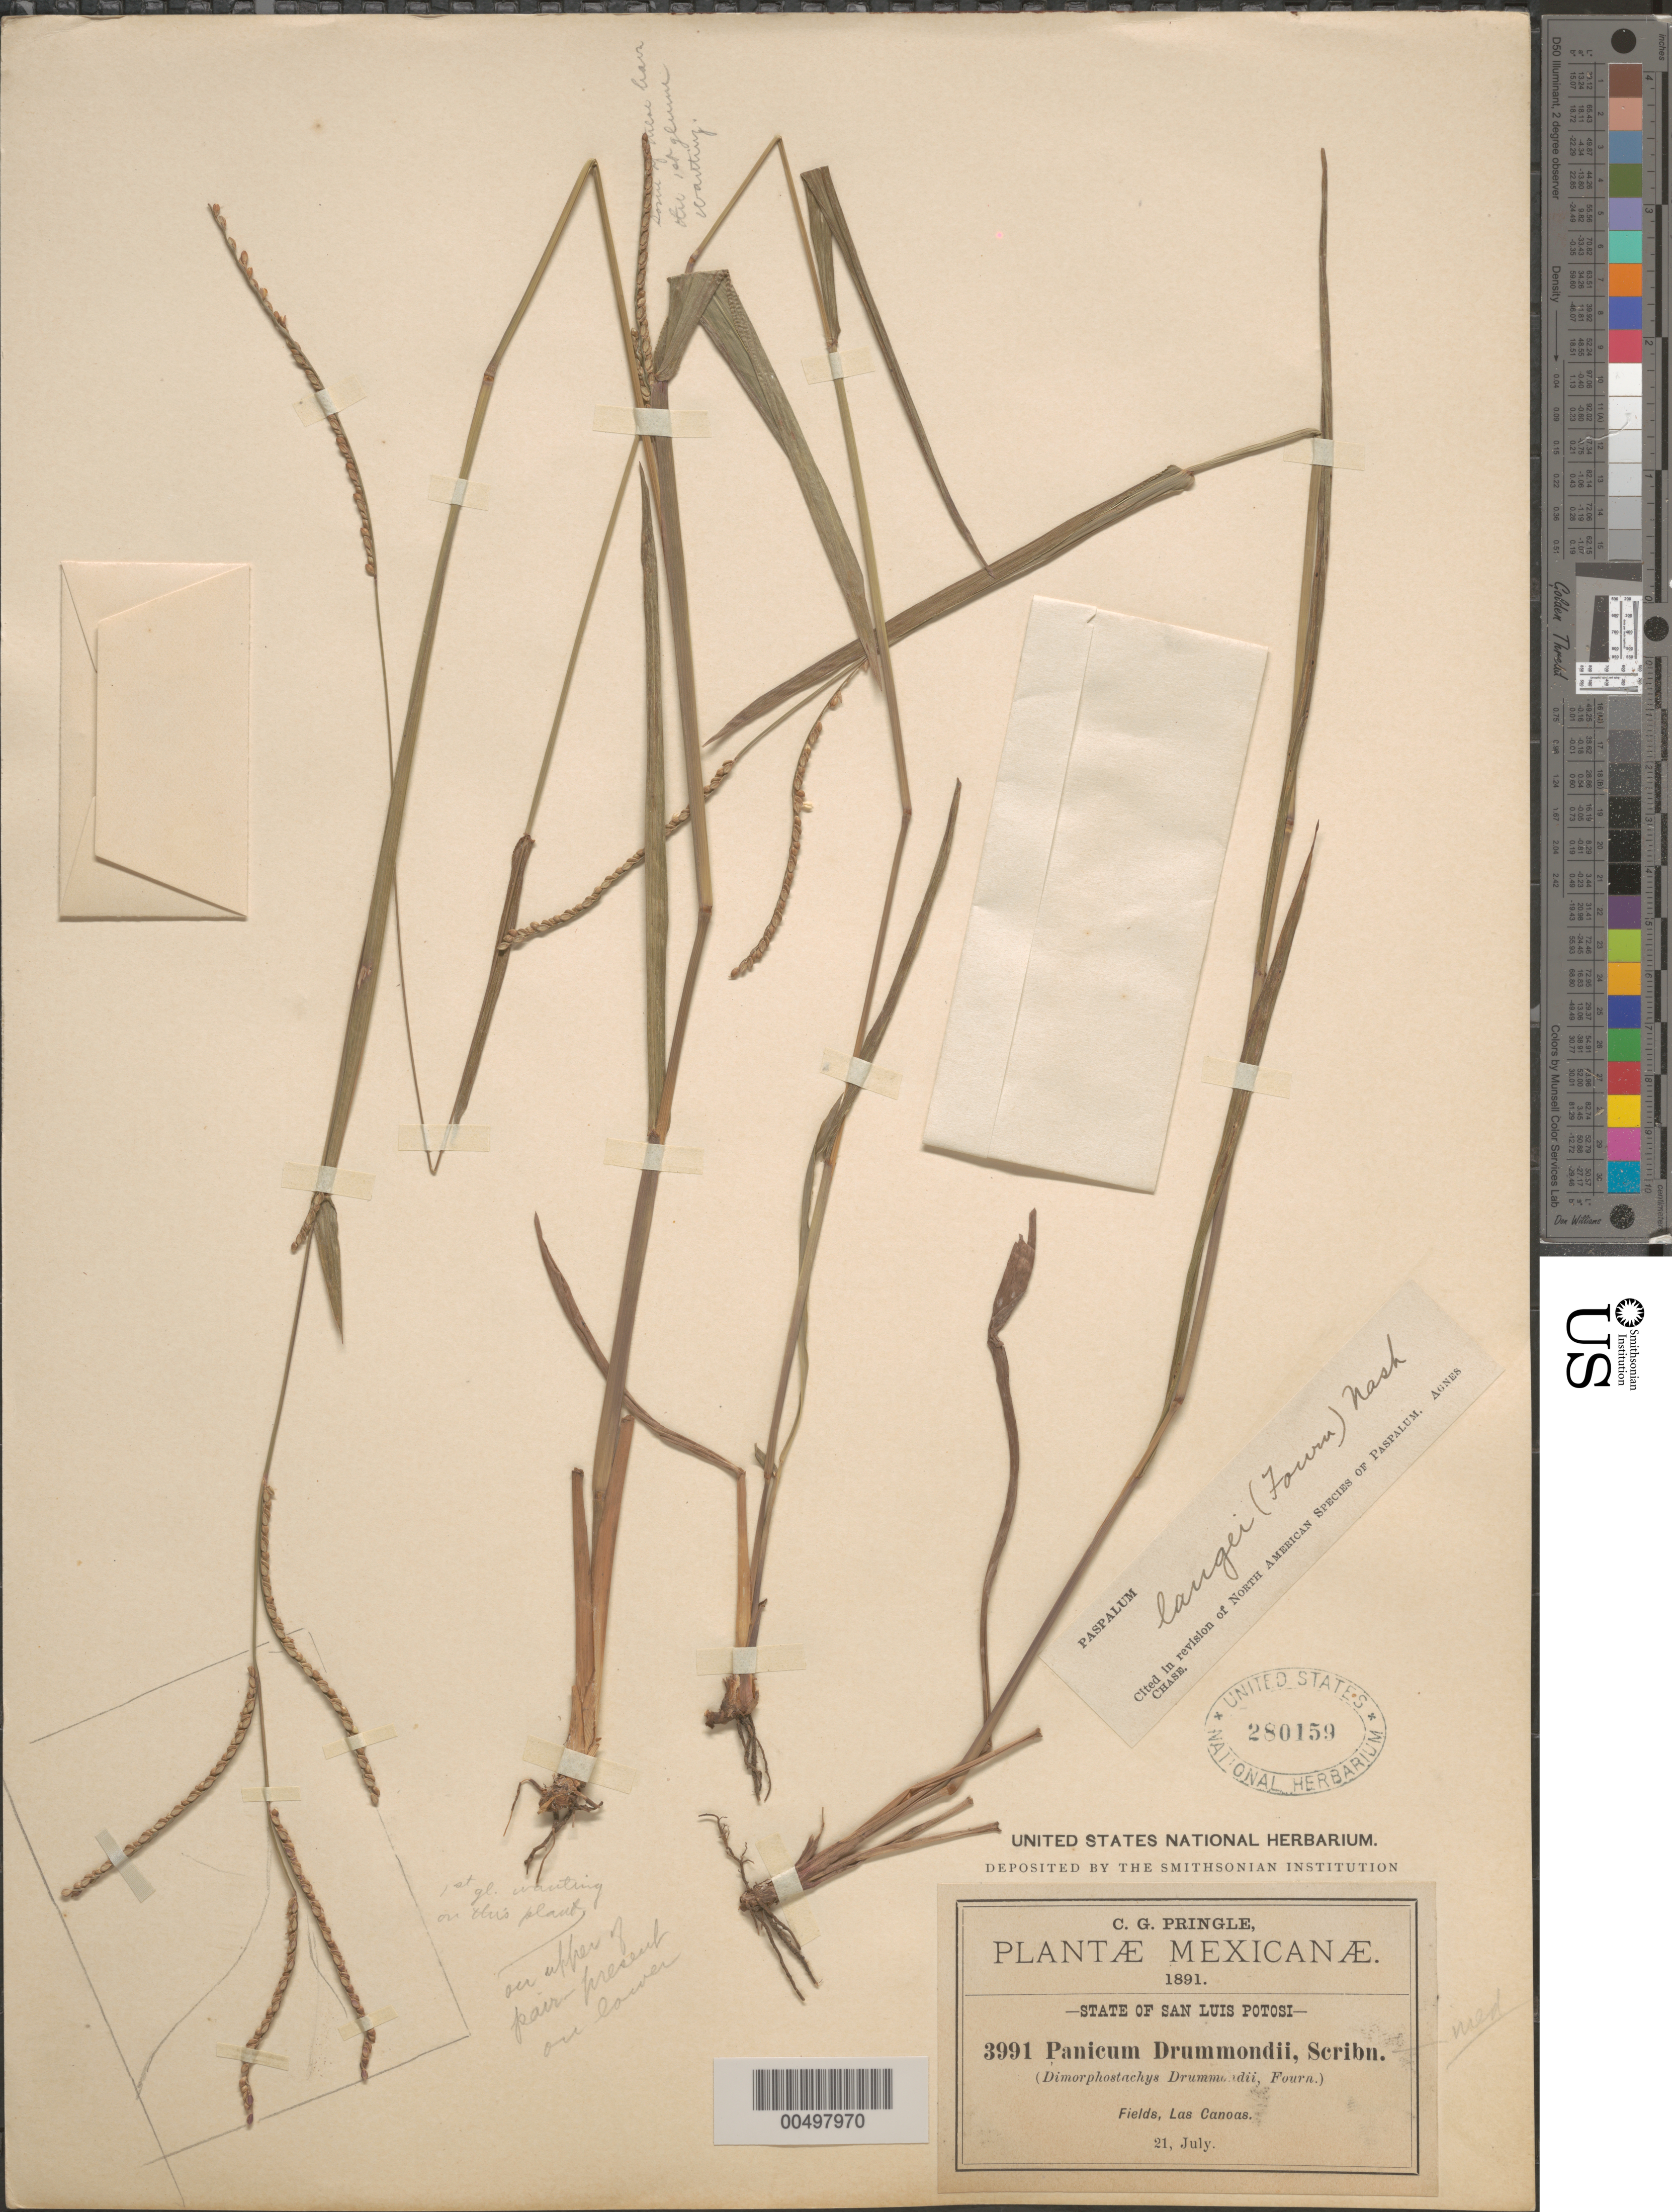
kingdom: Plantae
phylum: Tracheophyta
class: Liliopsida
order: Poales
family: Poaceae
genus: Paspalum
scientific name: Paspalum langei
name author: (E. Fourn.) Nash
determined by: Chase, [M.] Agnes, (US)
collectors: C. G. Pringle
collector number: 3991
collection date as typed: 21 Jul 1891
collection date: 1891-07-21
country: Mexico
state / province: San Luis Potosi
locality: Las Canoas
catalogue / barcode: US 280159